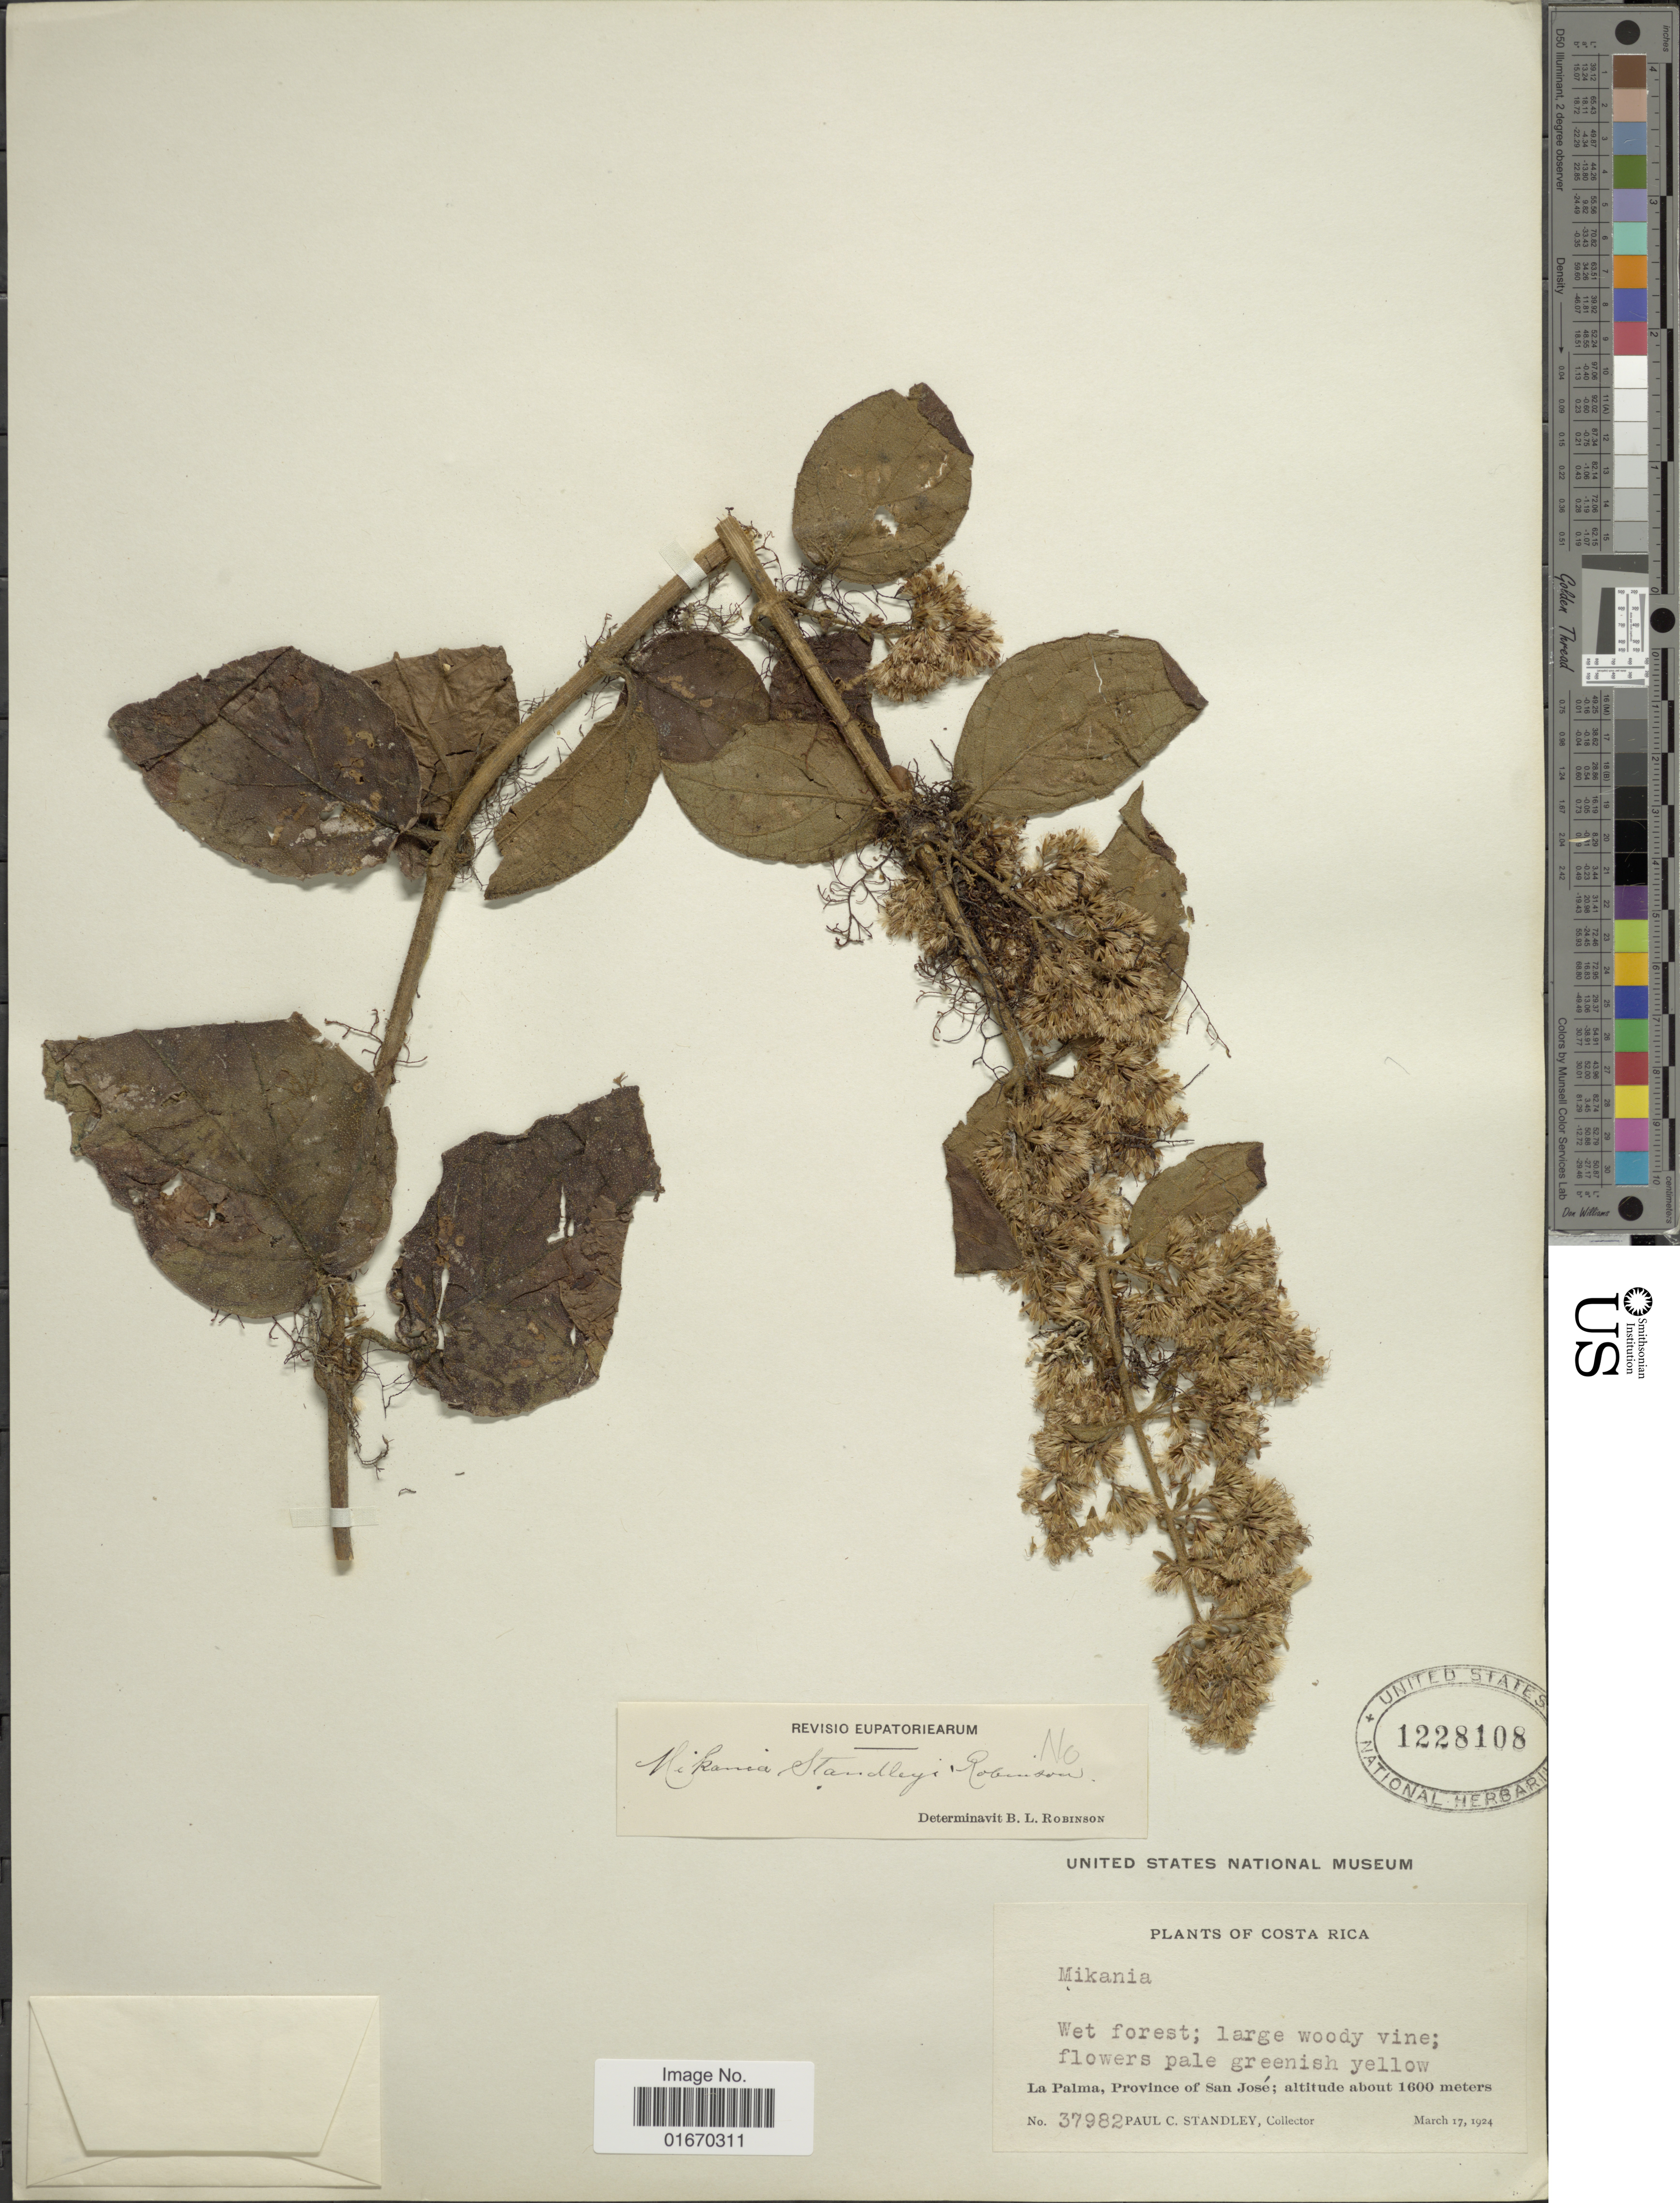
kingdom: Plantae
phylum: Tracheophyta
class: Magnoliopsida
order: Asterales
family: Asteraceae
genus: Mikania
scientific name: Mikania banisteriae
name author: DC.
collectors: P. C. Standley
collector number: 37982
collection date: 1924-03-17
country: Costa Rica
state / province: San José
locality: La Palma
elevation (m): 1600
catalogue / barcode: US 1228108